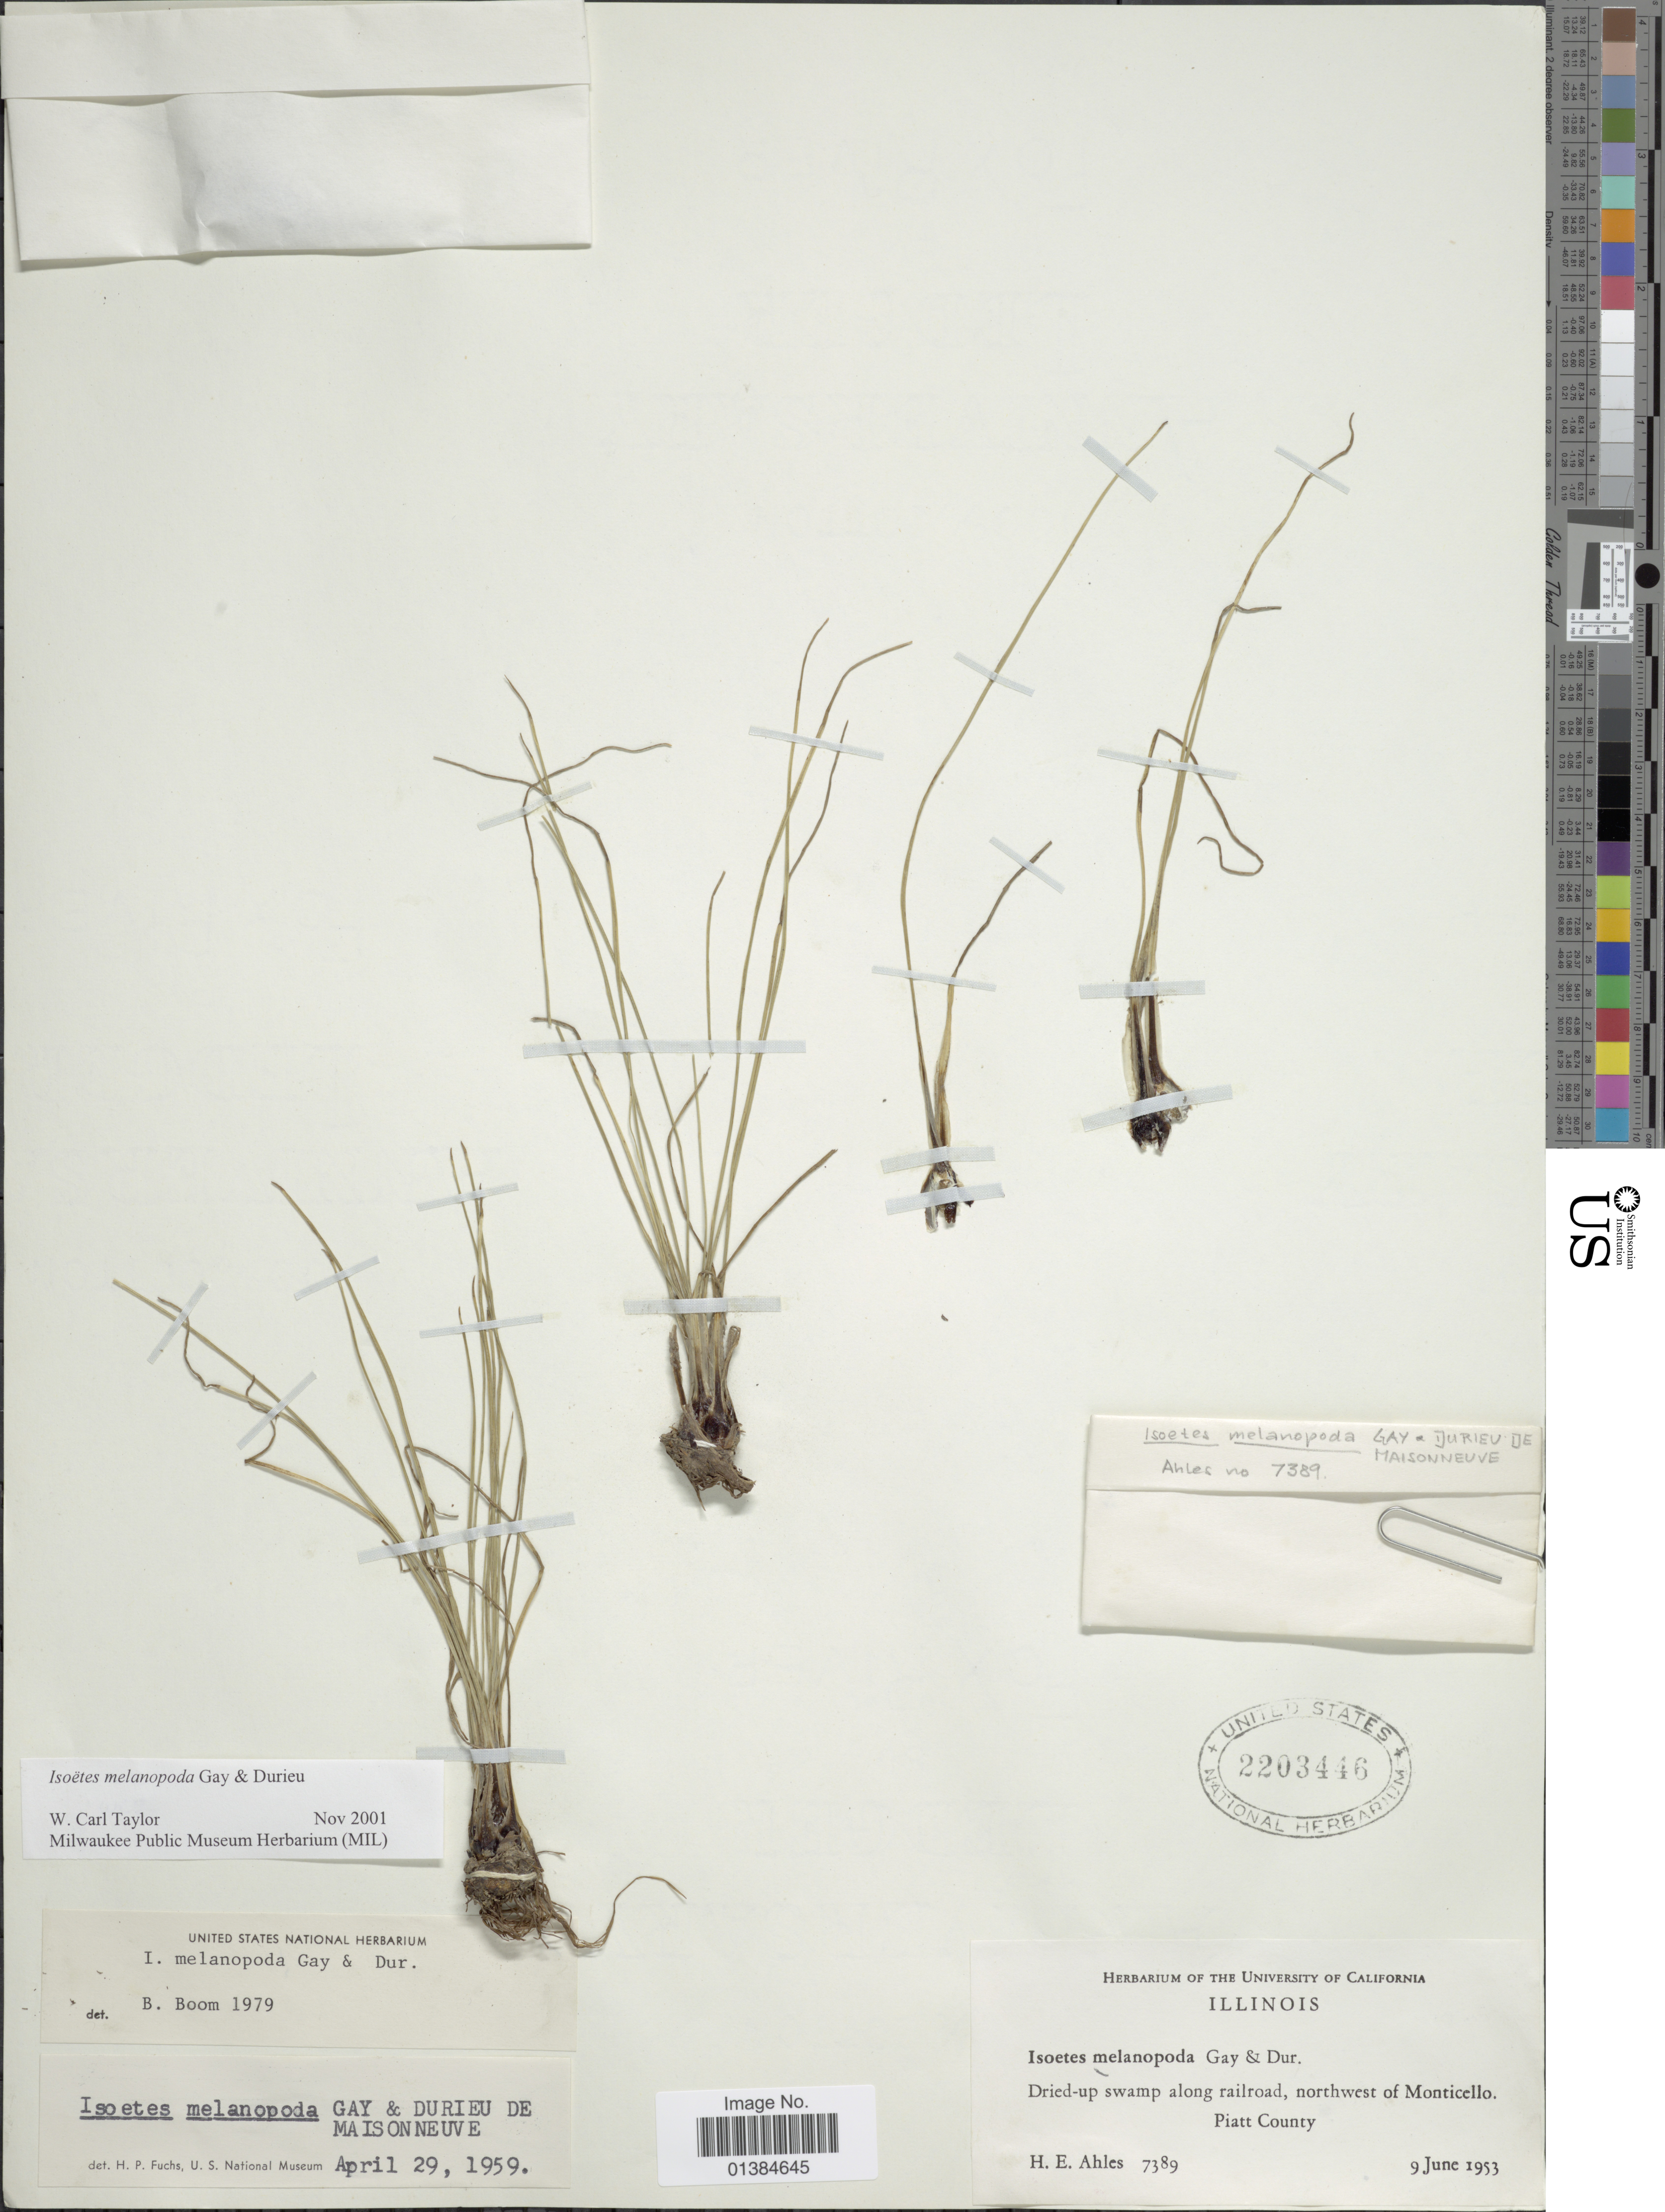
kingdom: Plantae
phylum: Tracheophyta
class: Lycopodiopsida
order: Isoetales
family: Isoetaceae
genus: Isoetes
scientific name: Isoetes melanopoda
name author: J. Gay & Durieu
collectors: H. E. Ahles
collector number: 7389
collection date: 1953-06-09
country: United States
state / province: Illinois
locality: Dried-up swamp along railroad, northwest of Monticello, Piatt County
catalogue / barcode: US 2203446